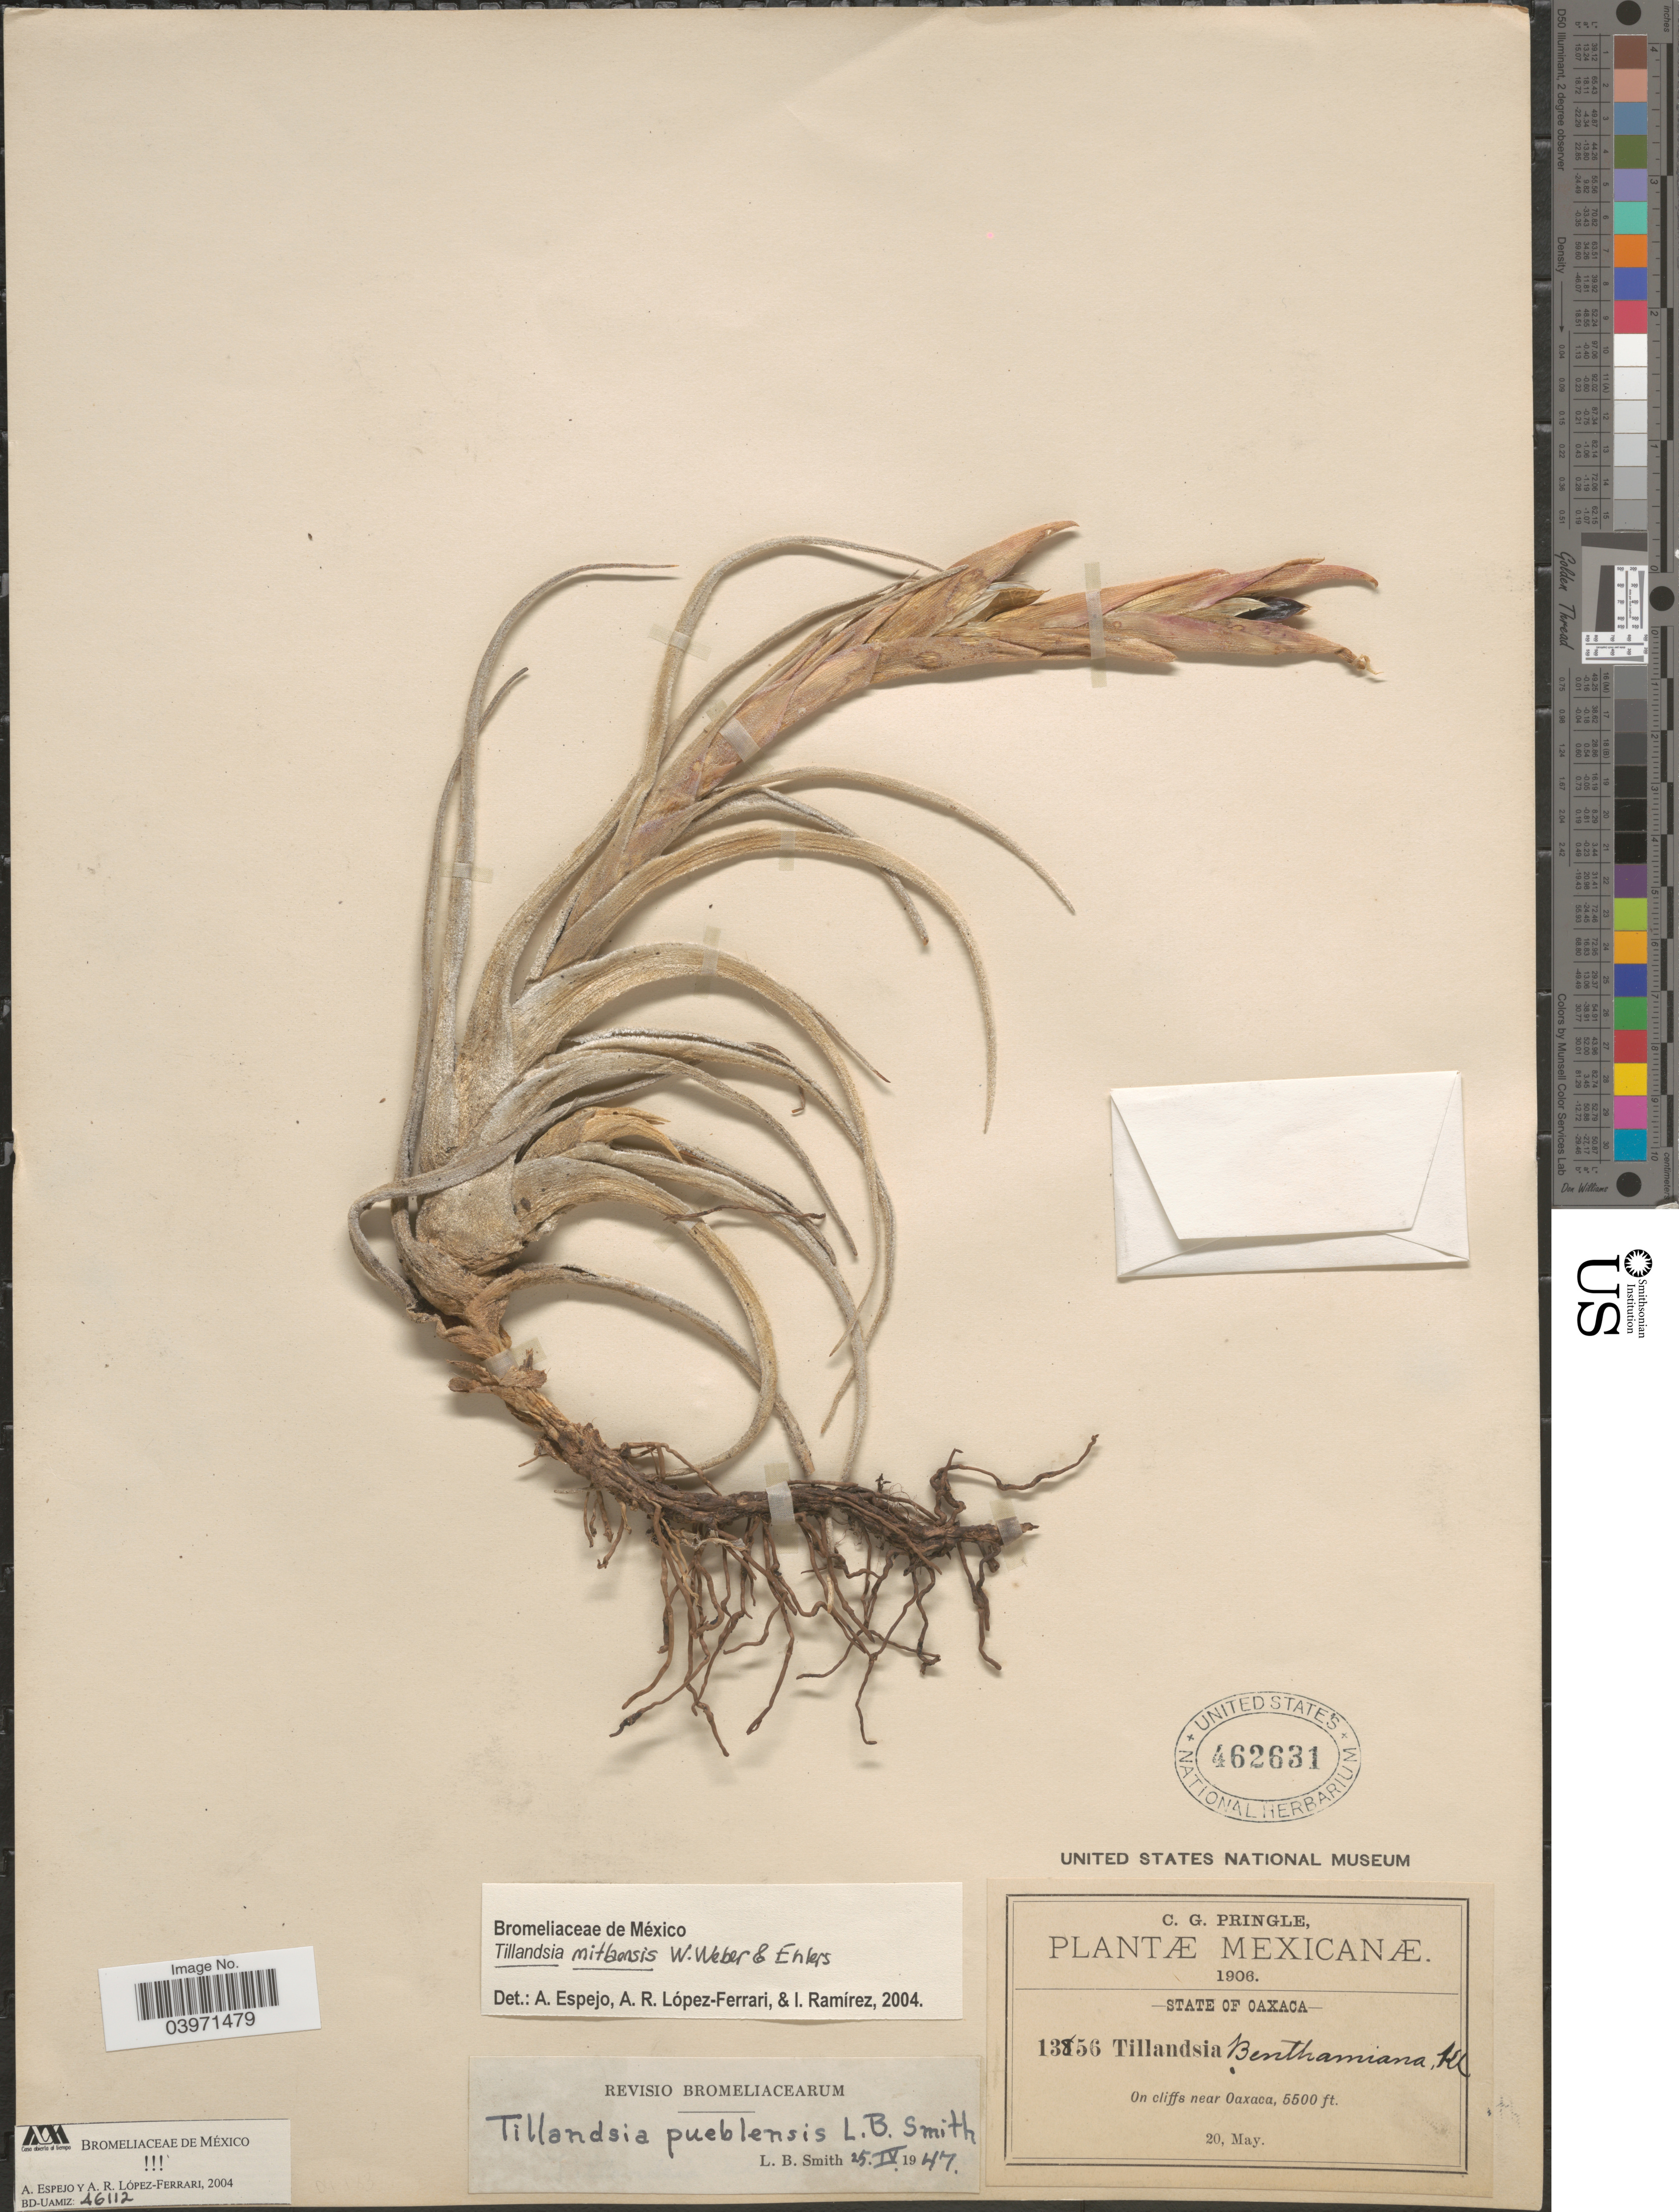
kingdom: Plantae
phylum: Tracheophyta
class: Liliopsida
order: Poales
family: Bromeliaceae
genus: Tillandsia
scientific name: Tillandsia mitlaensis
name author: W. Weber & Ehlers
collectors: C. G. Pringle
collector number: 1356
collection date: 1906-05-20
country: Mexico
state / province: Oaxaca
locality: On cliffs near Oaxaca.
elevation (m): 1676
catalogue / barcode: US 462631